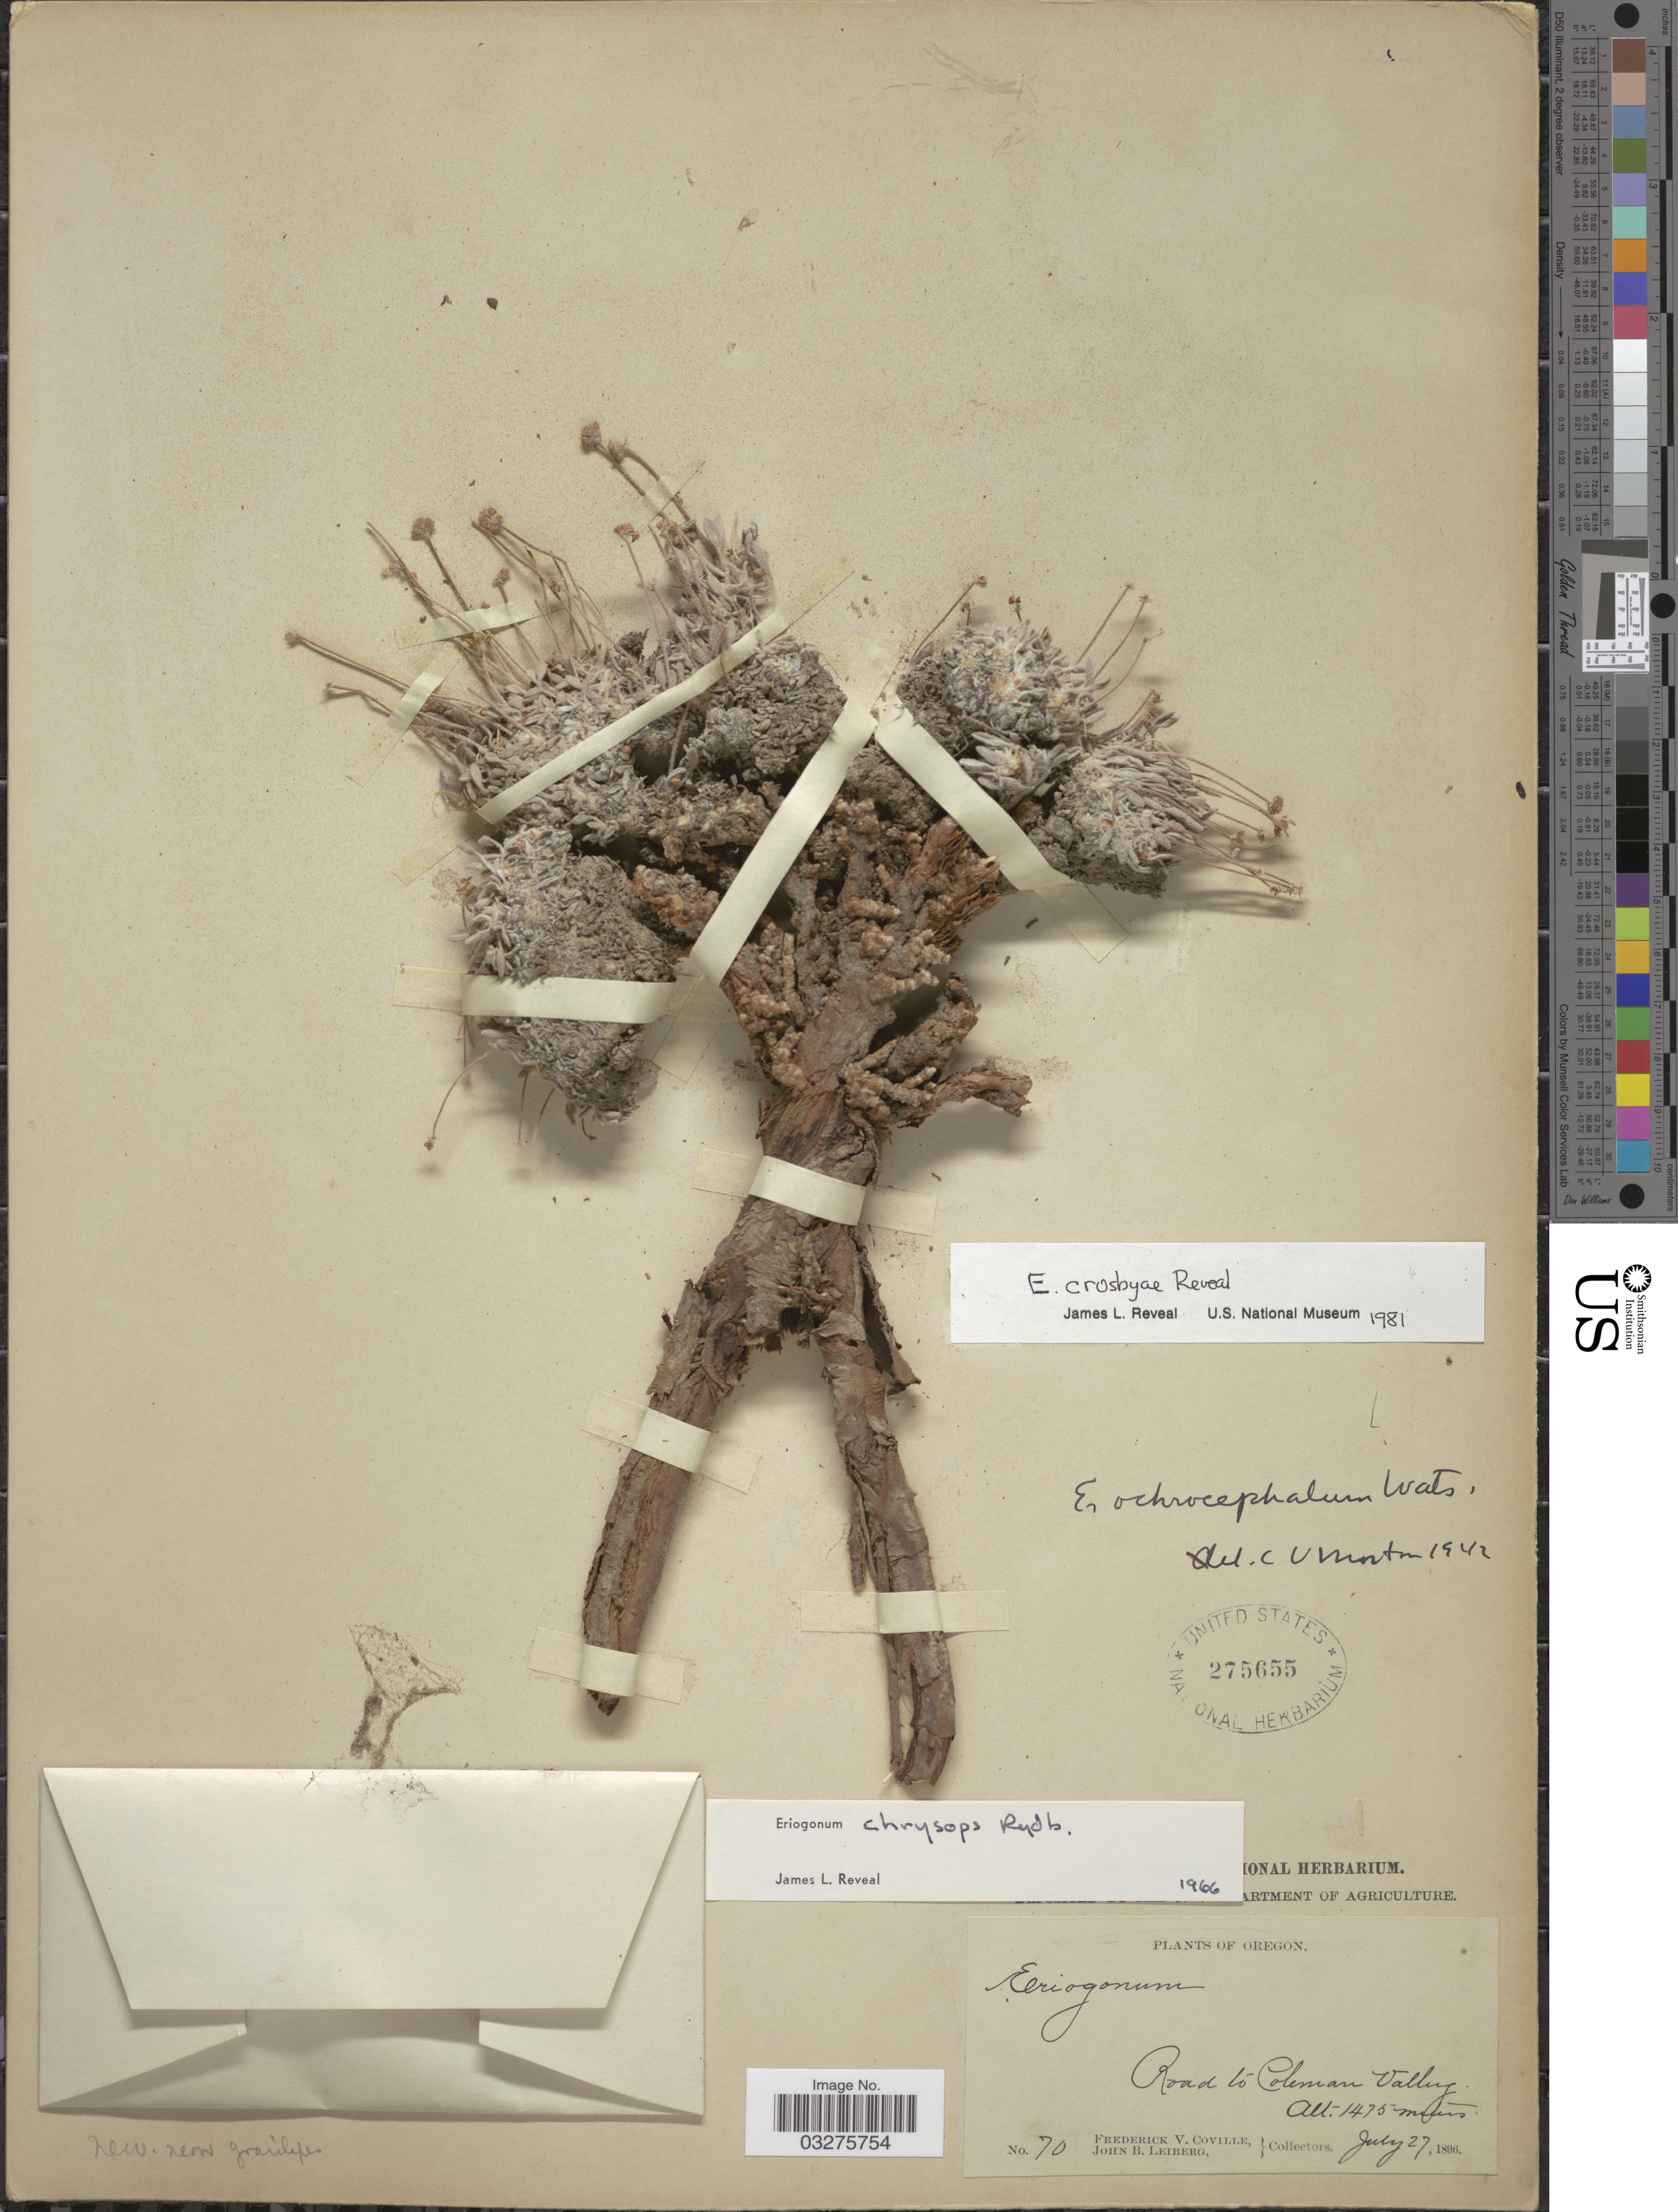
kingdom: Plantae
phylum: Tracheophyta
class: Magnoliopsida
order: Caryophyllales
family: Polygonaceae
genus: Eriogonum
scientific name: Eriogonum crosbyae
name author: Reveal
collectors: F. V. Coville & J. B. Leiberg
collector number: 70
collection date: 1896-07-27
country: United States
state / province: Oregon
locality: Road to Coleman Valley.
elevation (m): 1475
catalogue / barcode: US 275655